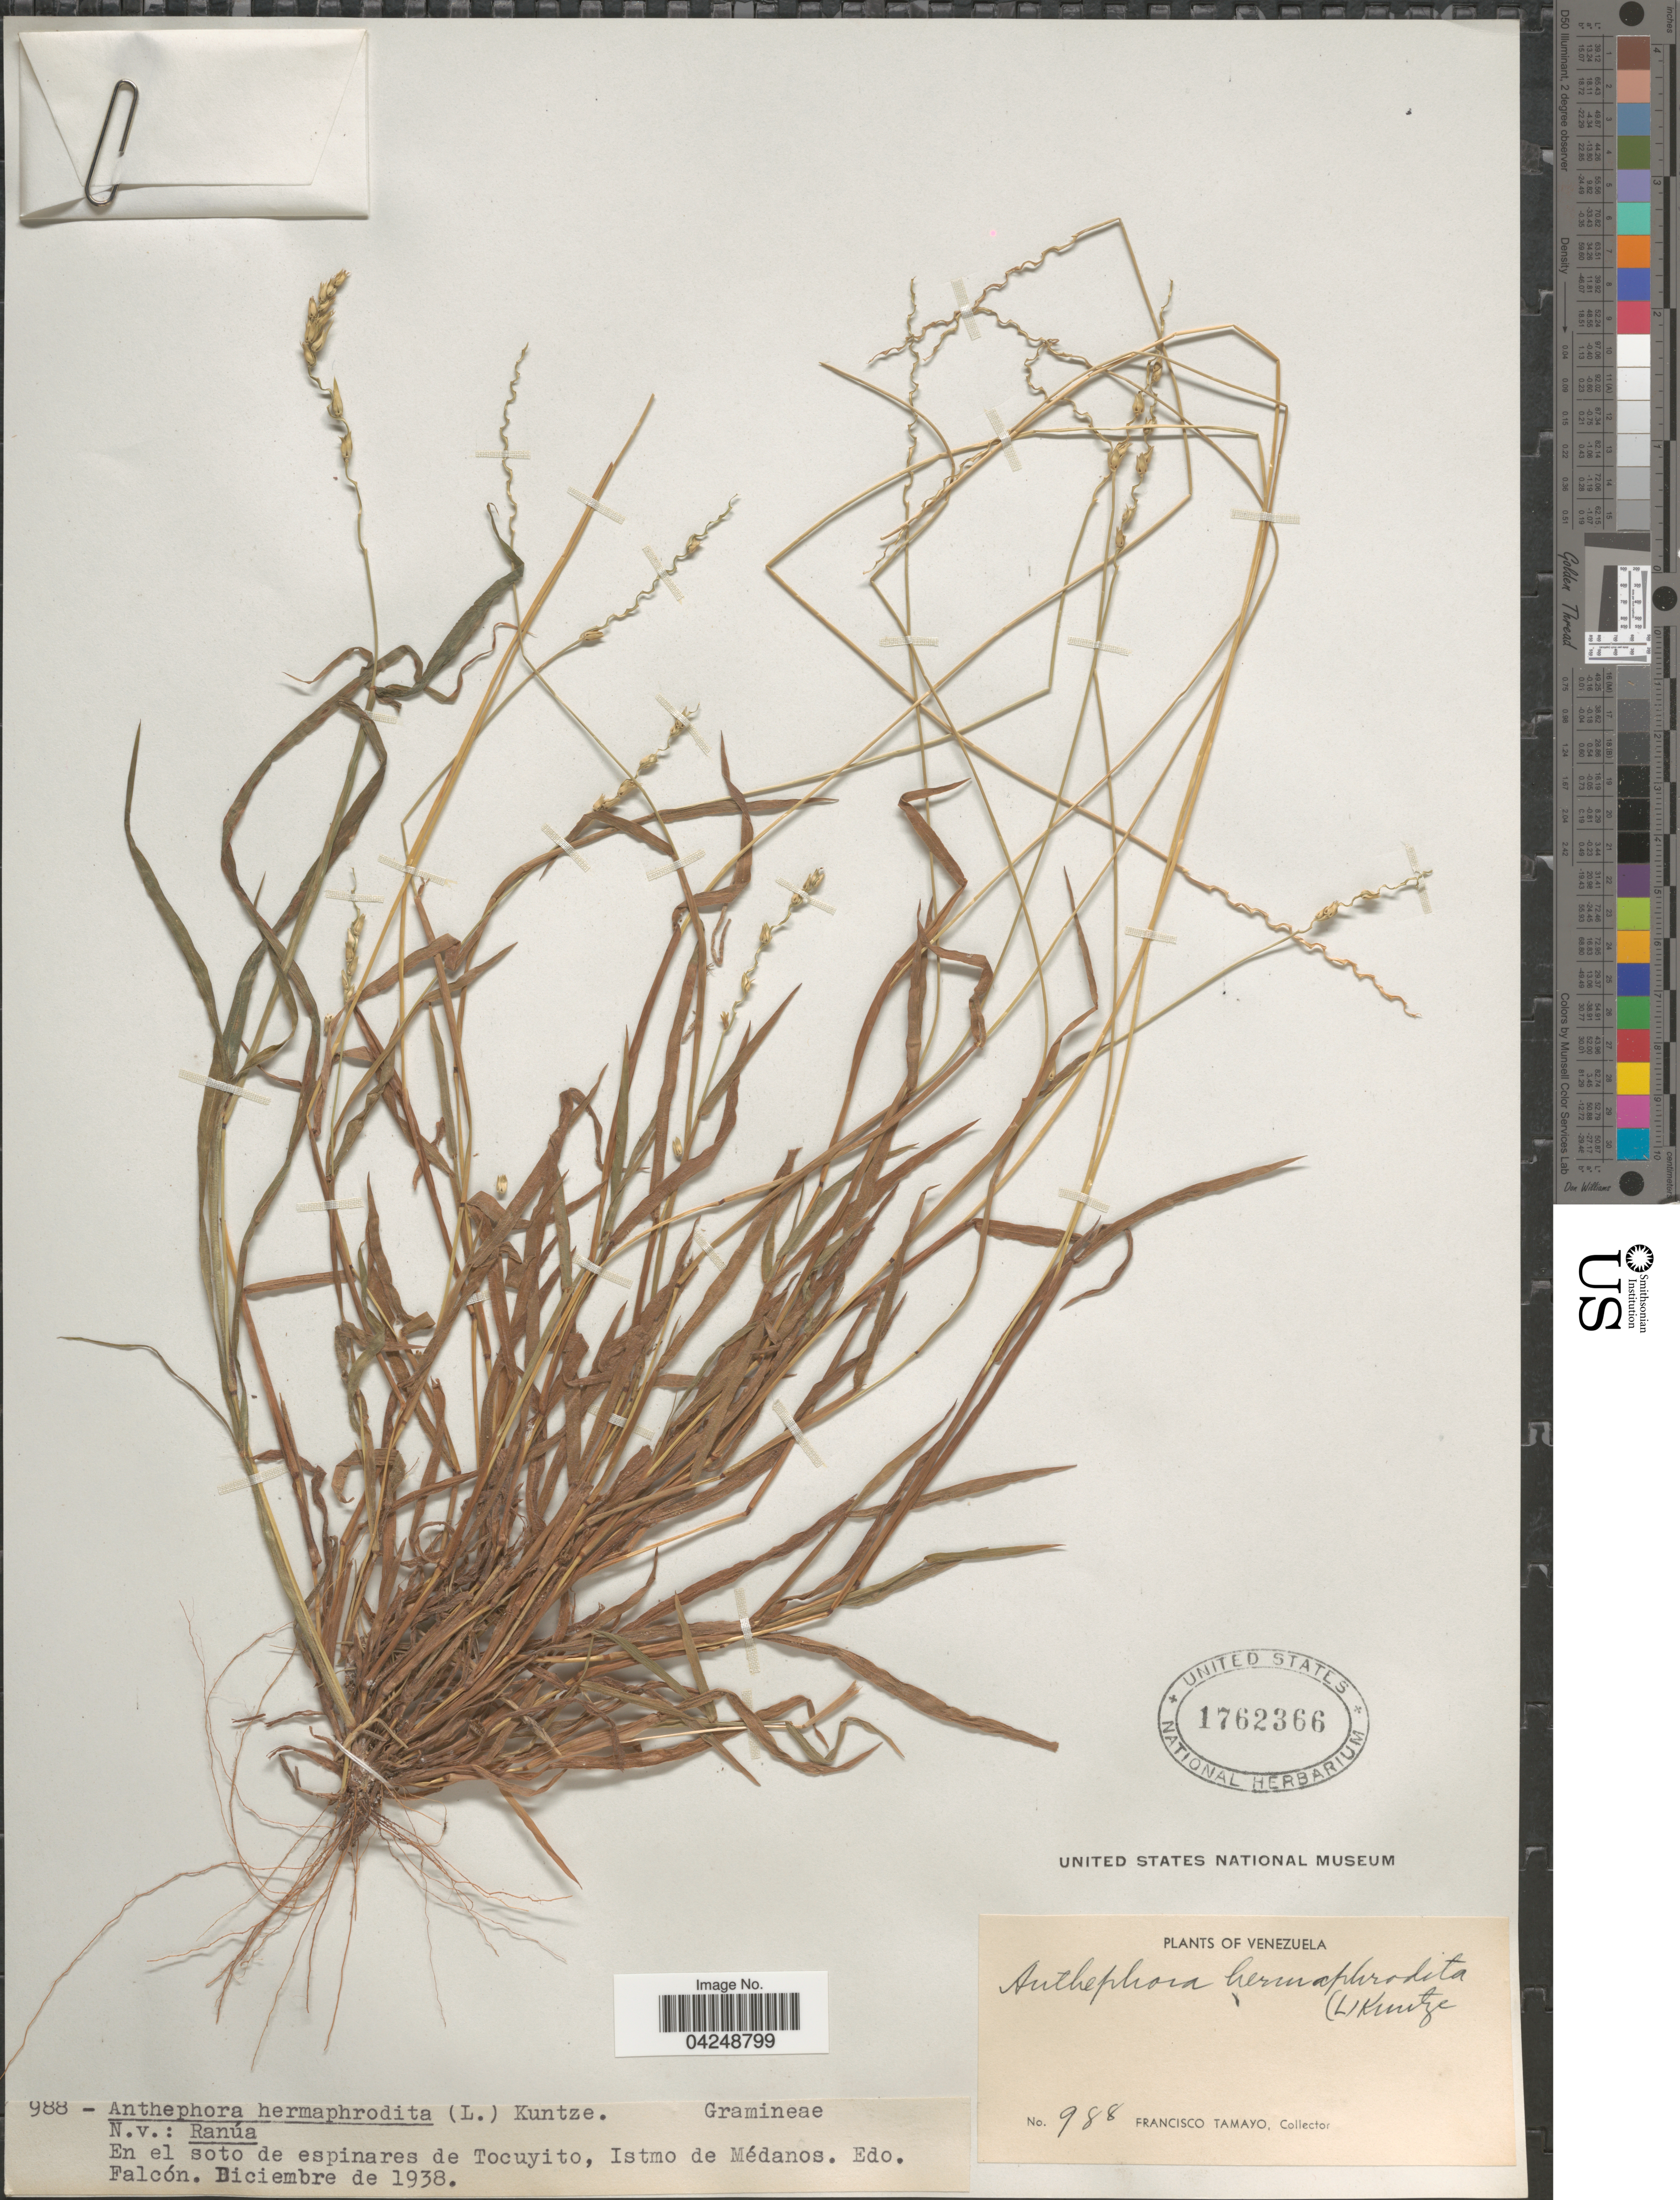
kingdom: Plantae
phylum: Tracheophyta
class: Liliopsida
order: Poales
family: Poaceae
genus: Anthephora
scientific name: Anthephora hermaphrodita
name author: (L.) Kuntze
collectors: F. Tamayo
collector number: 988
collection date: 1938-12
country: Venezuela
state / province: Falcon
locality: En el soto de espinares de Tocuyito, Istmo de Médanos.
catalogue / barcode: US 1762366